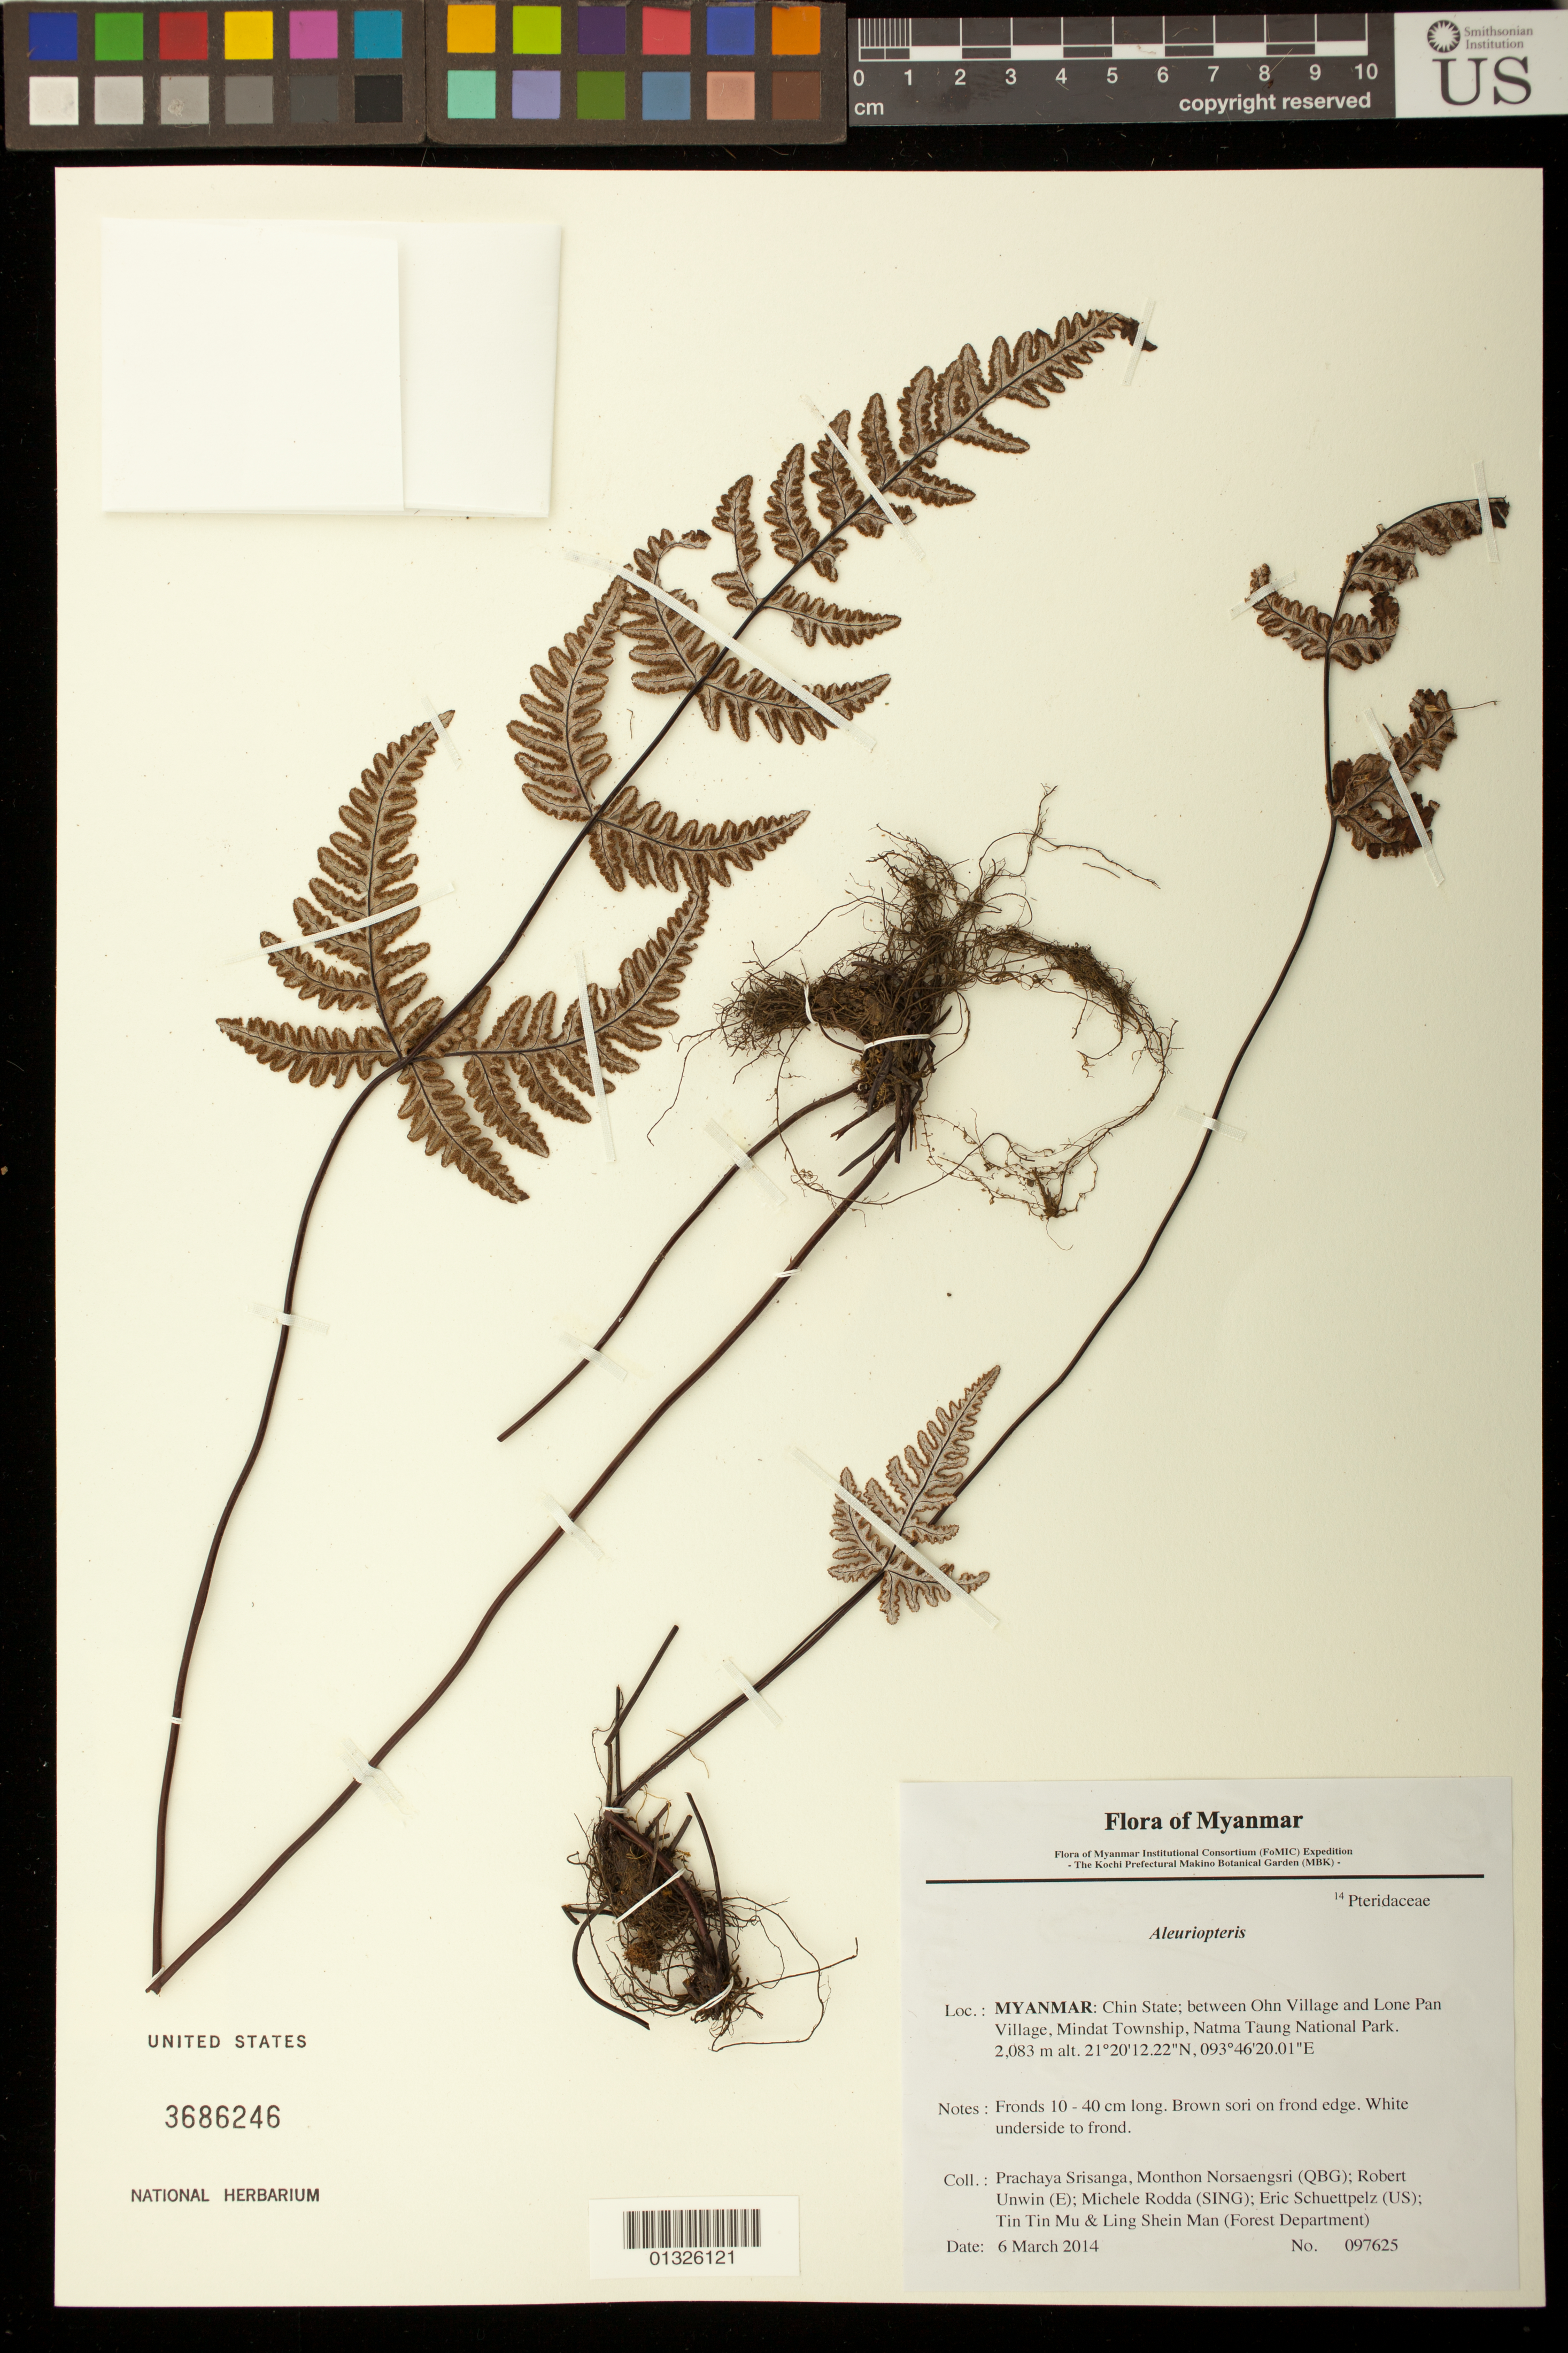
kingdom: Plantae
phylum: Tracheophyta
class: Polypodiopsida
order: Polypodiales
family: Pteridaceae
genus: Aleuritopteris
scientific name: Aleuritopteris sp.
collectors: P. Srisanga, M. Norsaengsri, R. Unwin, M. Rodda, E. Schuettpelz, Tin Tin Mu & Ling Shein Man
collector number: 97625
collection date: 2014-03-06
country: Myanmar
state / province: Chin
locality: Between Ohn Village and Lone Pan Village, Mindat Township, Natma Taung National Park.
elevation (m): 2083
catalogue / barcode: US 3686246